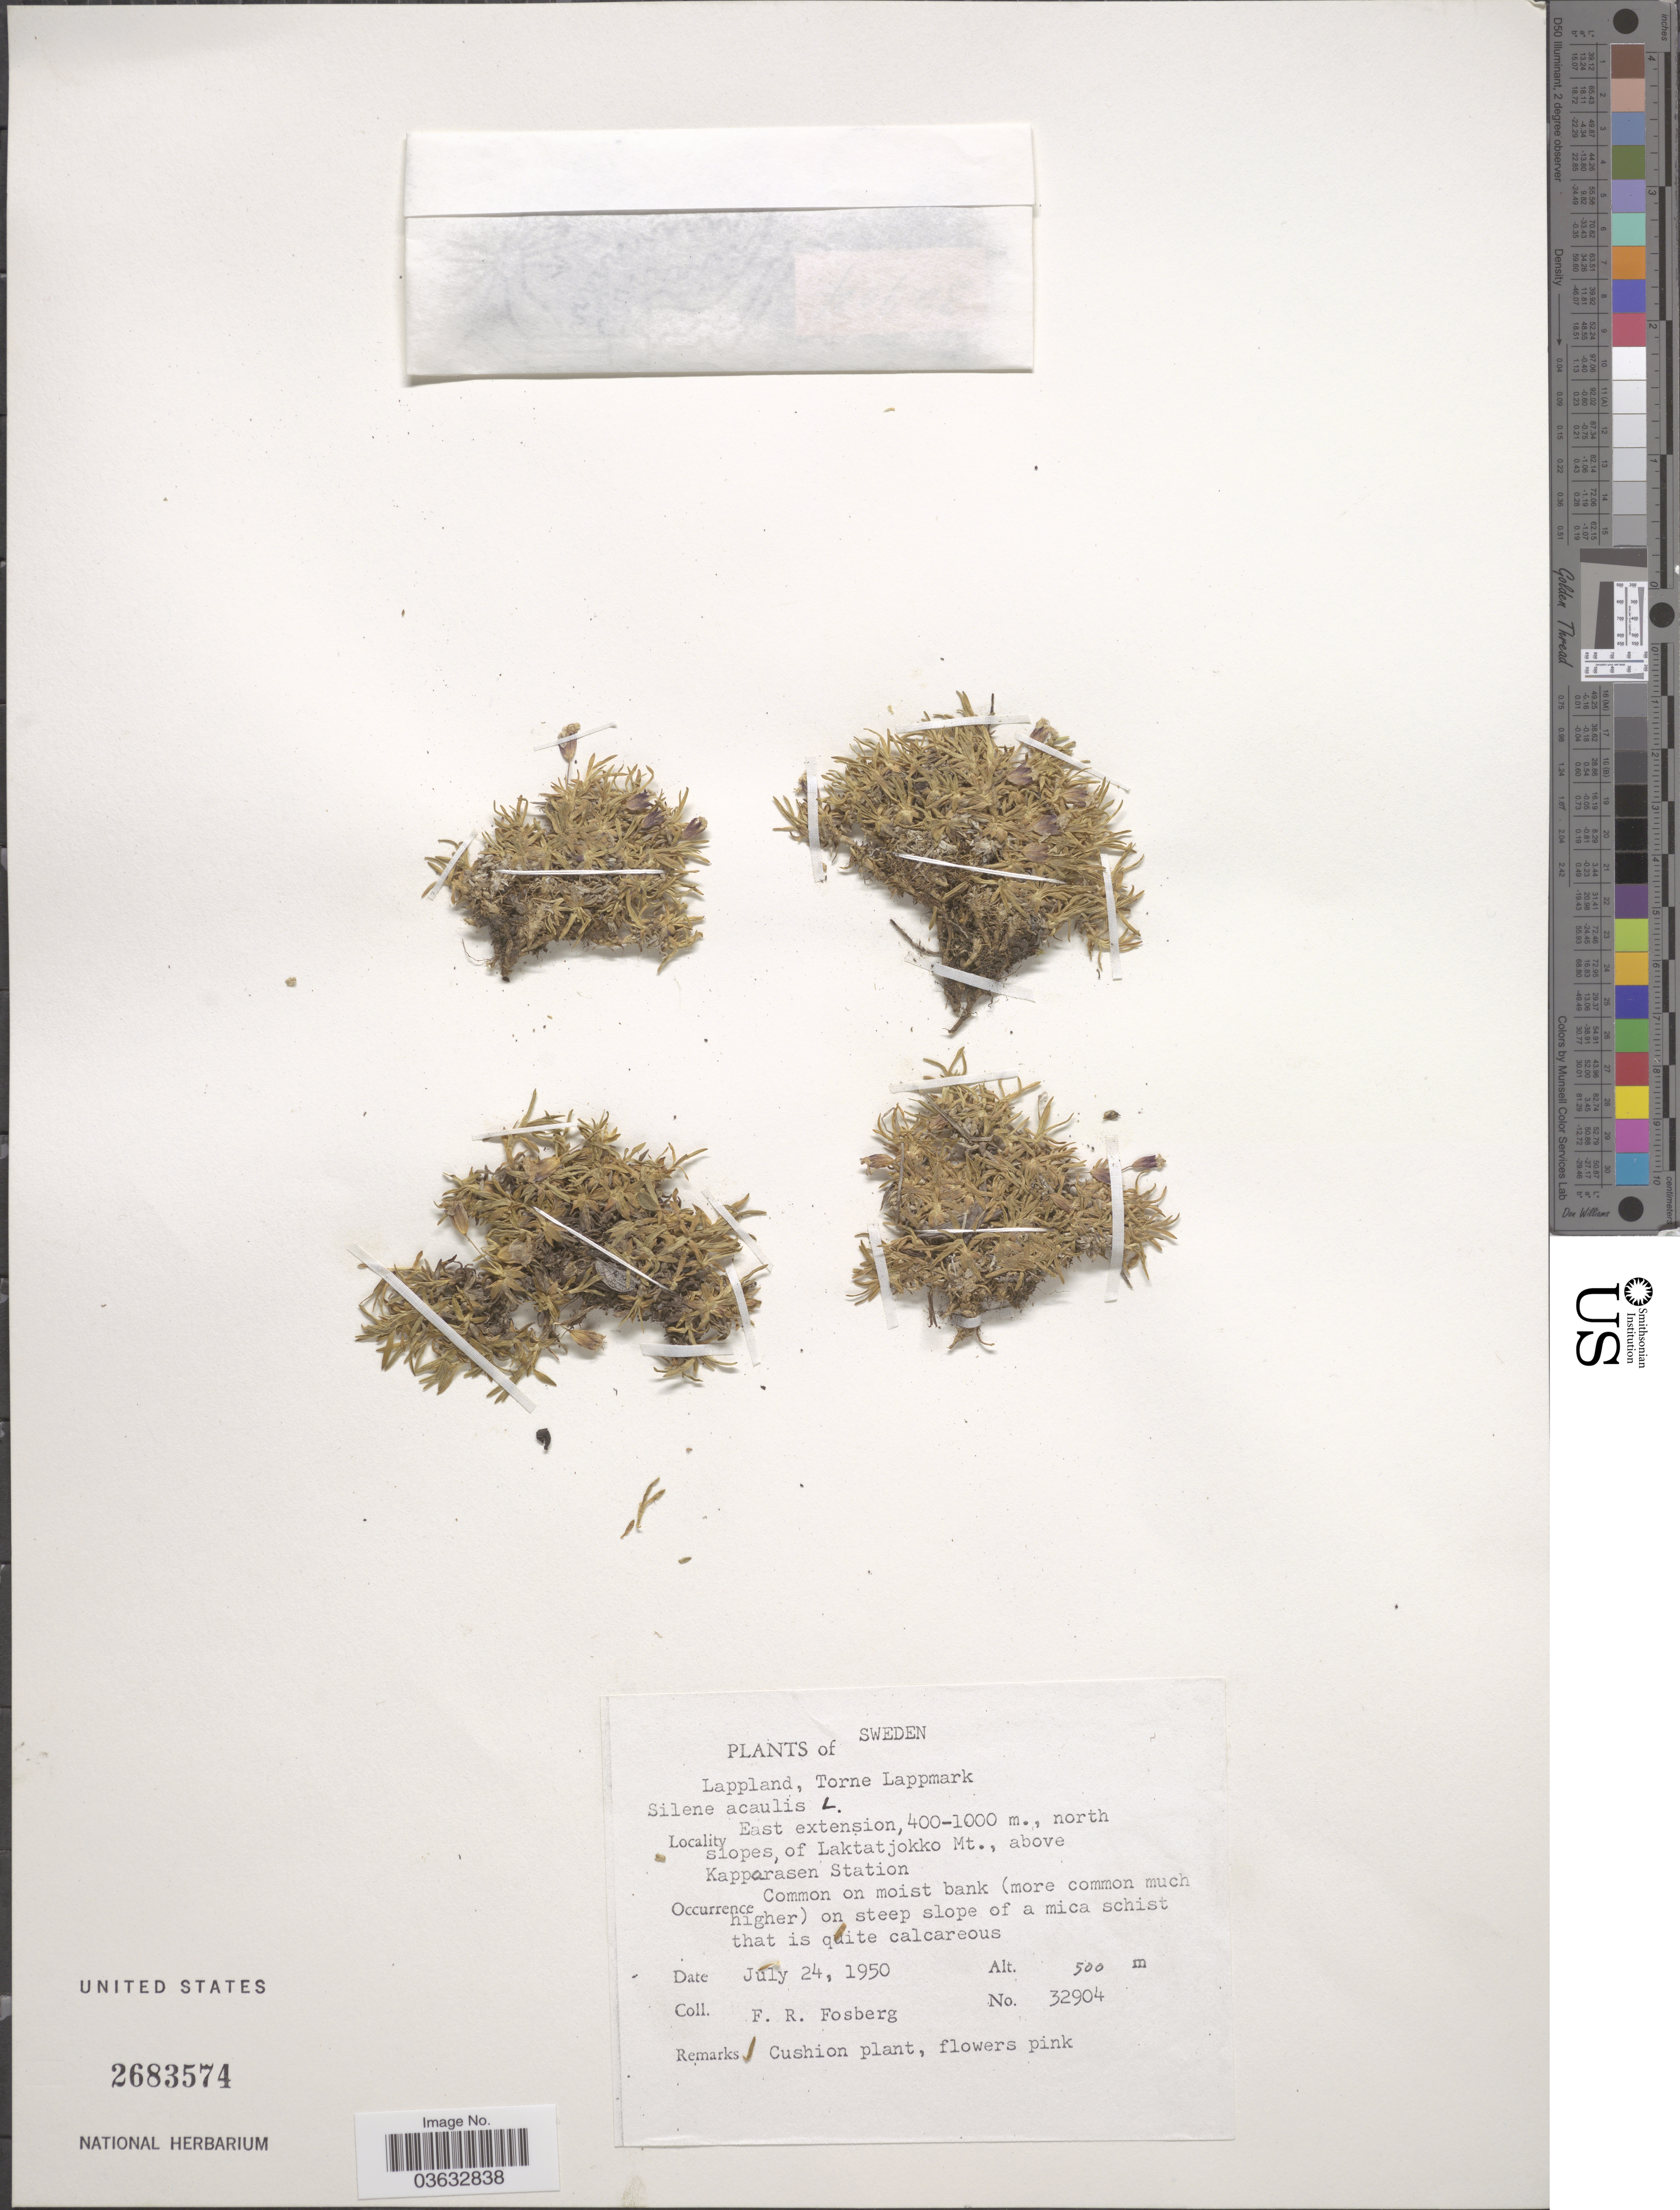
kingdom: Plantae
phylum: Tracheophyta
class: Magnoliopsida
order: Caryophyllales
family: Caryophyllaceae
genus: Silene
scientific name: Silene acaulis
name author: (L.) Jacq.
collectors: F. R. Fosberg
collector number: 32904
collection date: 1950-07-24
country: Sweden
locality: Lappland, Torne Lappmark. East extension, 400-1000 m., north slopes of Laktatjokko Mt., above Kapporasen Station.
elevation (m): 500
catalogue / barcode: US 2683574